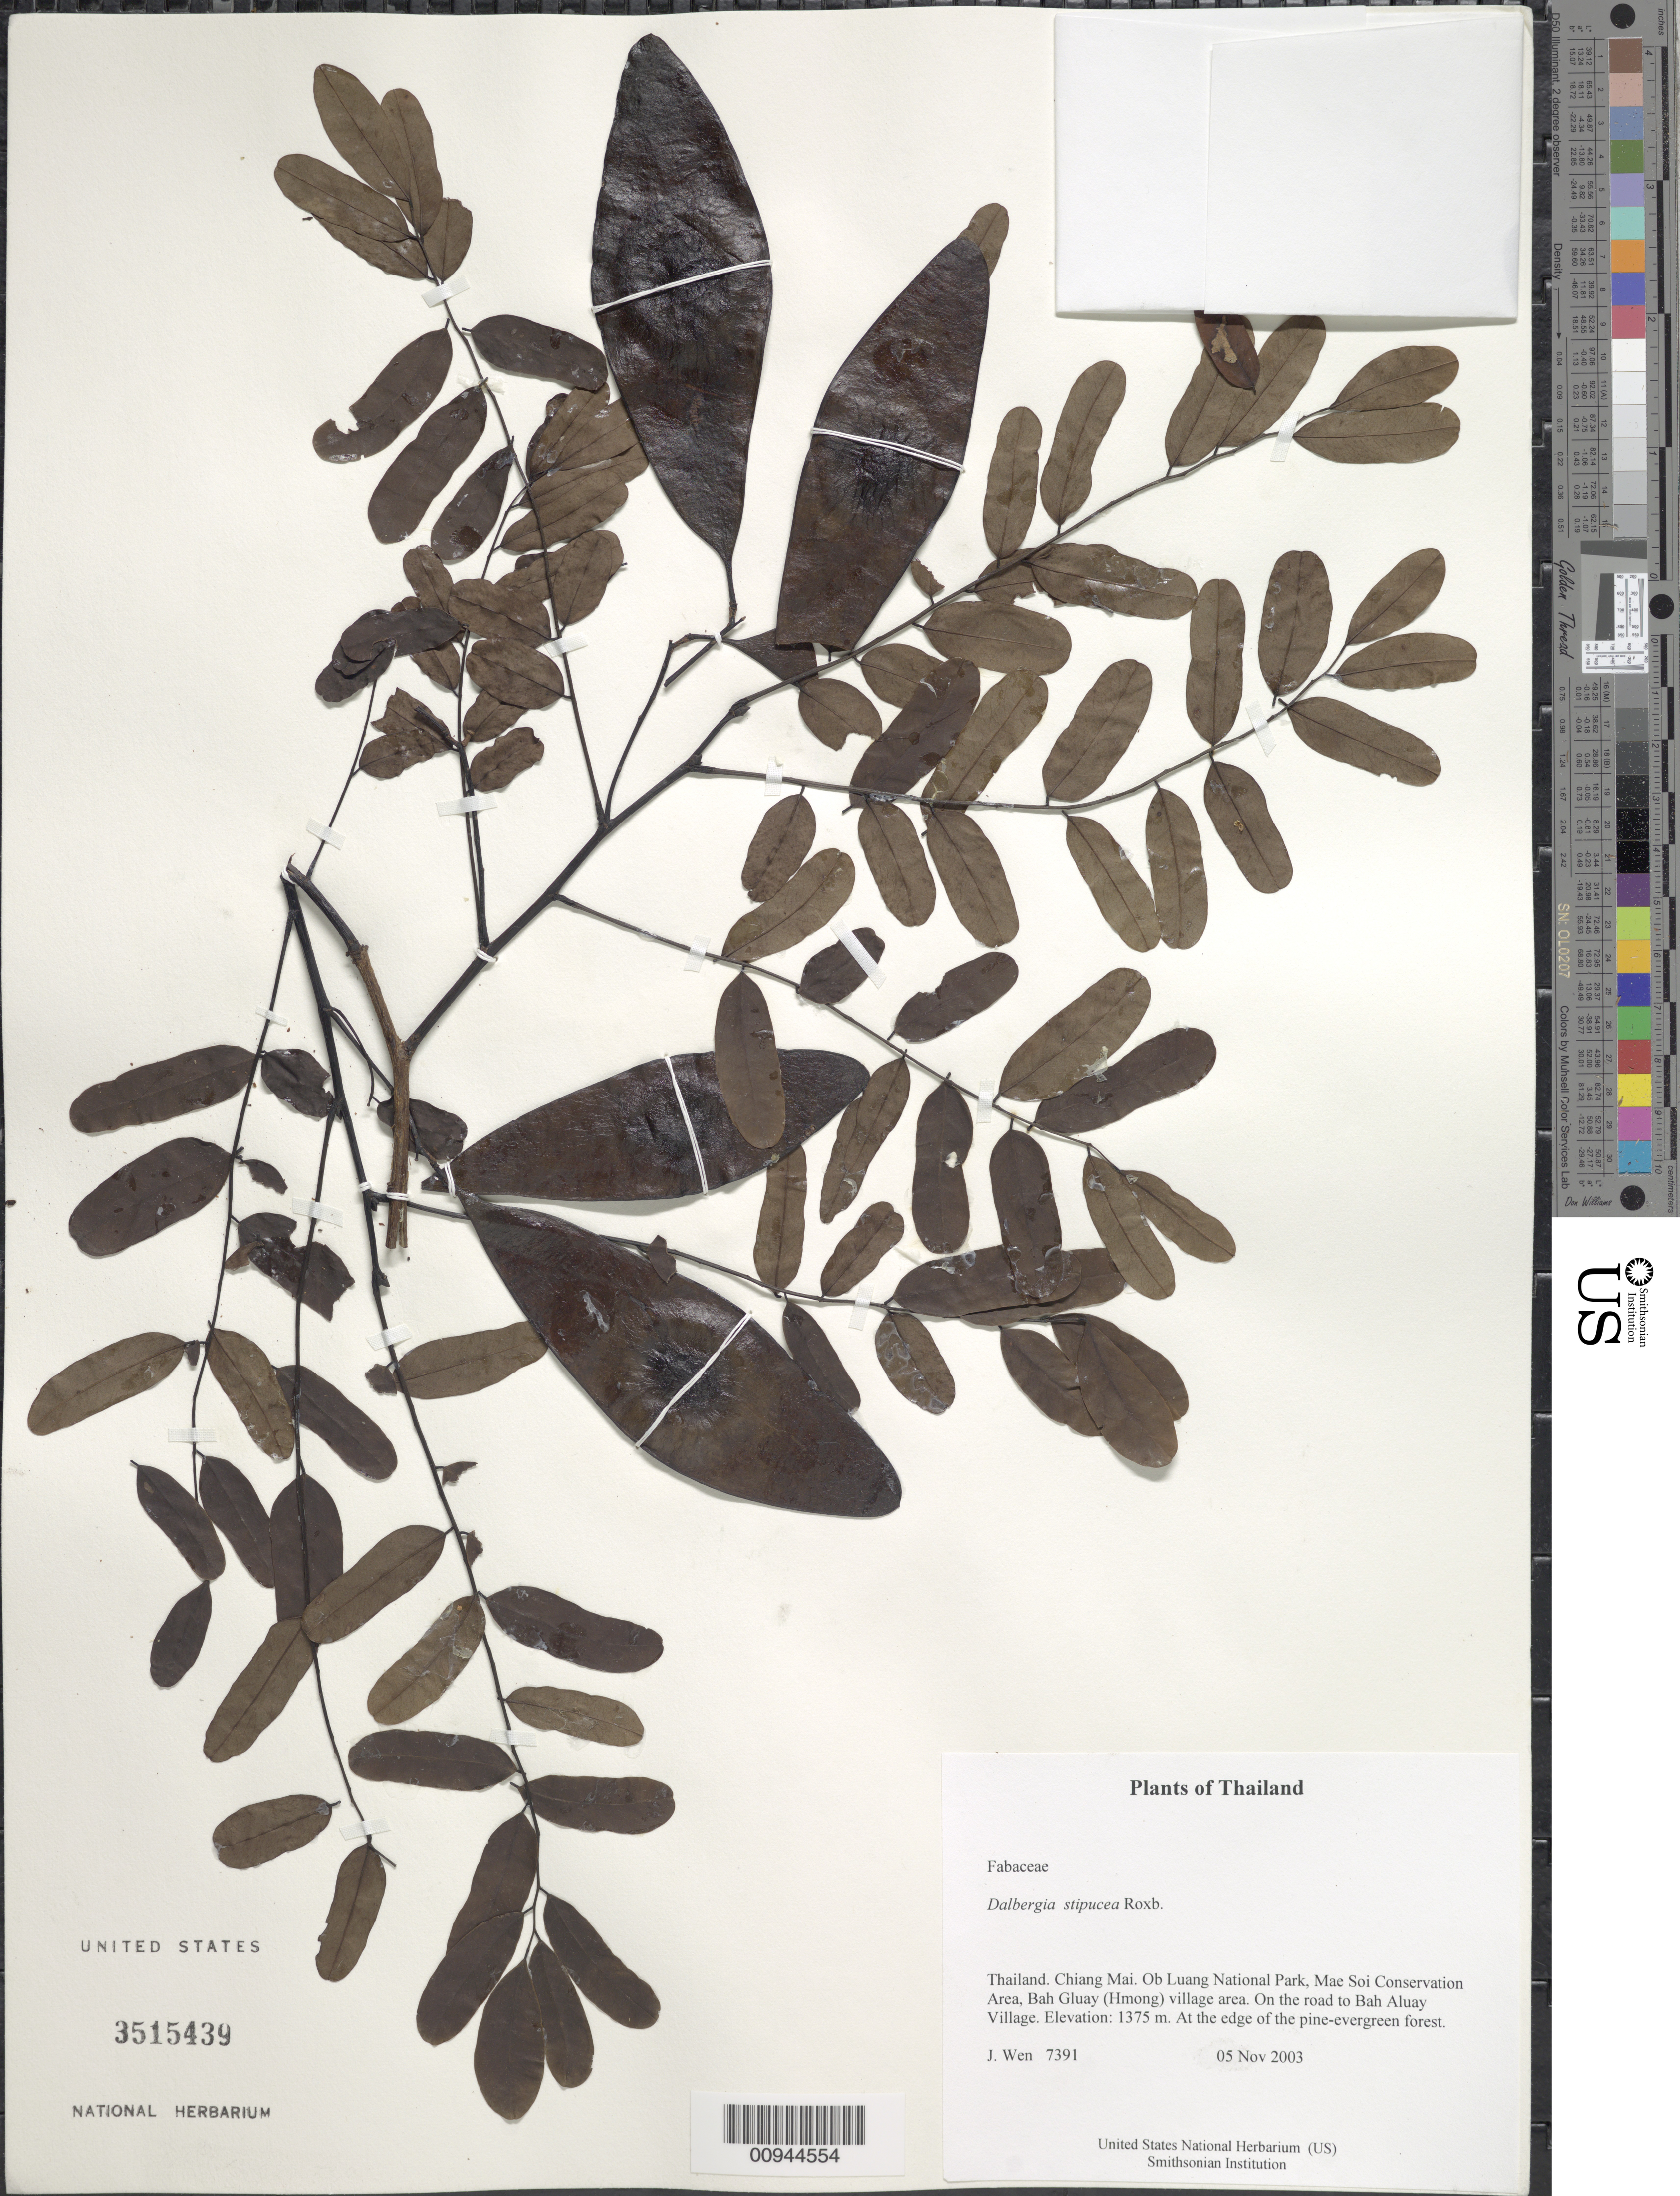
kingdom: Plantae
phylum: Tracheophyta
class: Magnoliopsida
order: Fabales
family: Fabaceae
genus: Dalbergia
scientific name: Dalbergia stipulacea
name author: Roxb.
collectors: J. Wen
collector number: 7391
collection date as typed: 05 Nov 2003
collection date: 2003-11-05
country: Thailand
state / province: Chiang Mai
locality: Ob Luang National Park, Mae Soi Conservation Area, Bah Gluay (Hmong) village area. On the road to Bah Aluay Village.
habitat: At the edge of the pine-evergreen forest.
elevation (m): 1375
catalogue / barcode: US 3515439